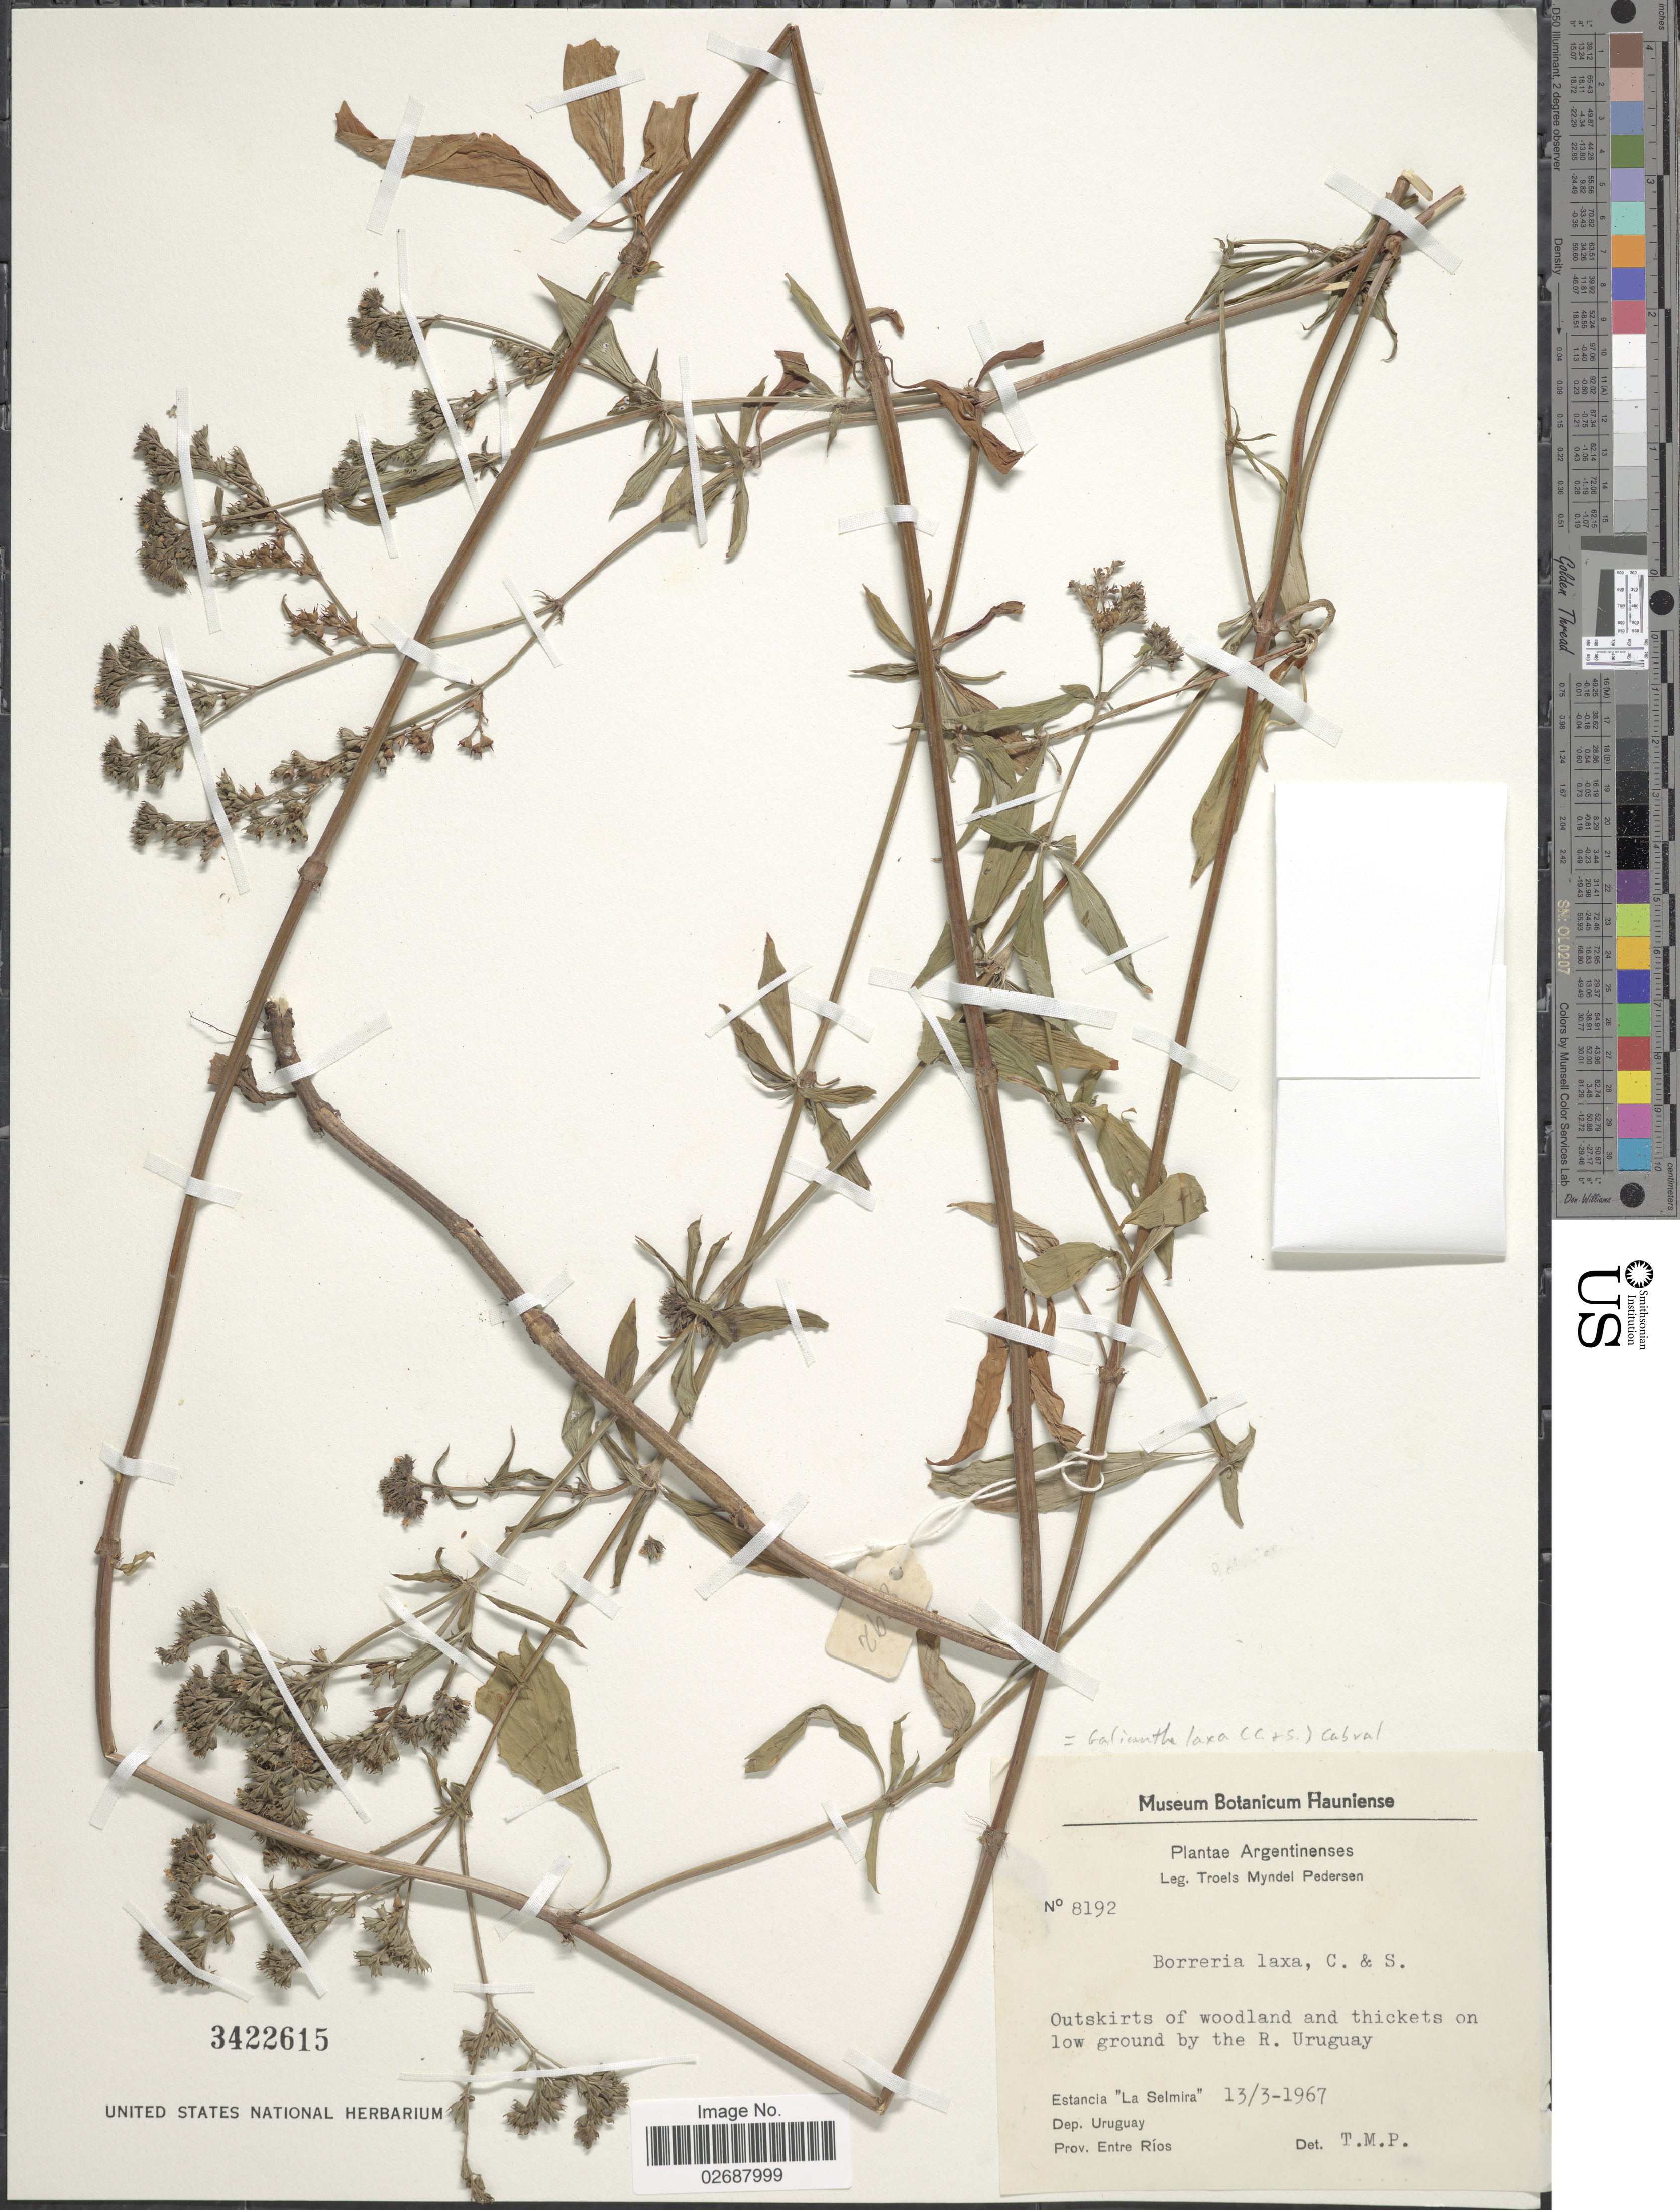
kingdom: Plantae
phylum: Tracheophyta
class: Magnoliopsida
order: Gentianales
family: Rubiaceae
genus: Galianthe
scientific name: Galianthe laxa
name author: (Cham. & Schltdl.) E.L. Cabral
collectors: T. Pederson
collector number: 8192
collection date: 1967-03-13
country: Argentina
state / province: Entre Rios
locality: By the R. Uruguay. Estancia "La Selmira" Dep. Uruguay.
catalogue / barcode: US 3422615